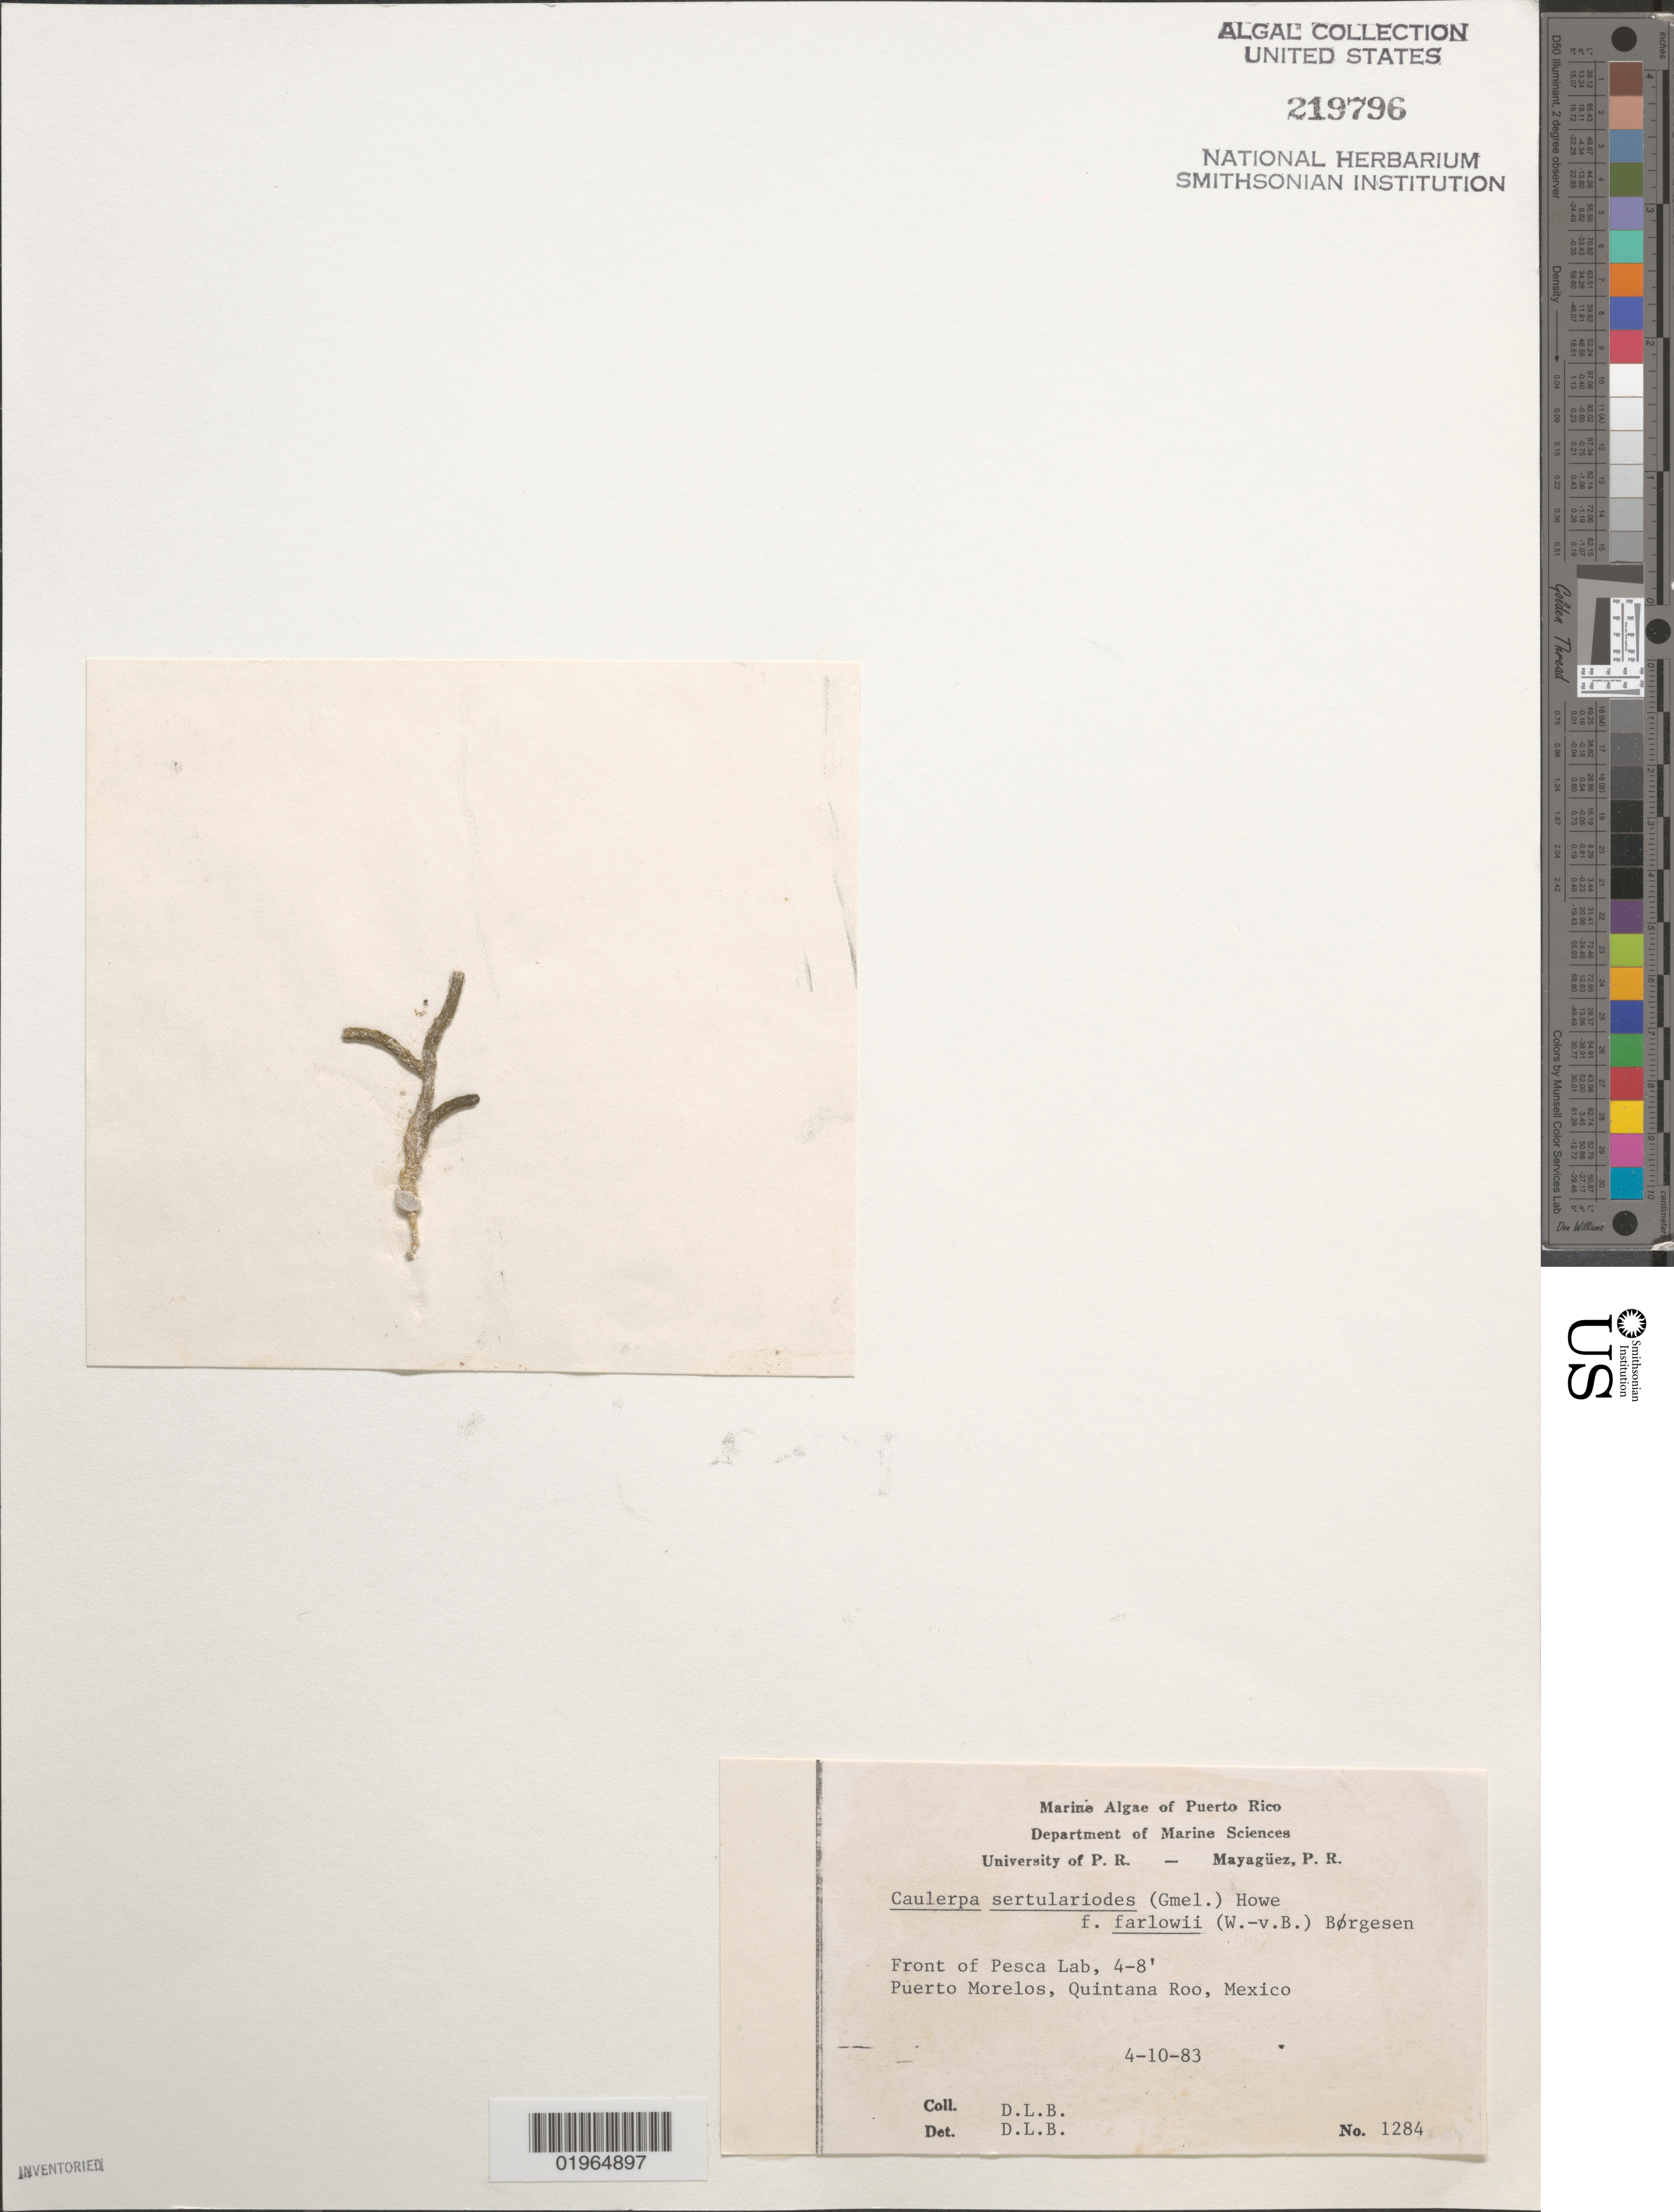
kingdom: Plantae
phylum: Chlorophyta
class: Ulvophyceae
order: Bryopsidales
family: Caulerpaceae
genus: Caulerpa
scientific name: Caulerpa sertularioides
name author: (S.G. Gmel.) M. Howe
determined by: Ballantine, D. L.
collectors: D.L. Ballantine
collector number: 1284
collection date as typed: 10 Apr 1983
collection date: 1983-04-10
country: Mexico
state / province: Quintana Roo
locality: Puerto Morelos, front of Pesca Laboratory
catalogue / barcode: US 219796